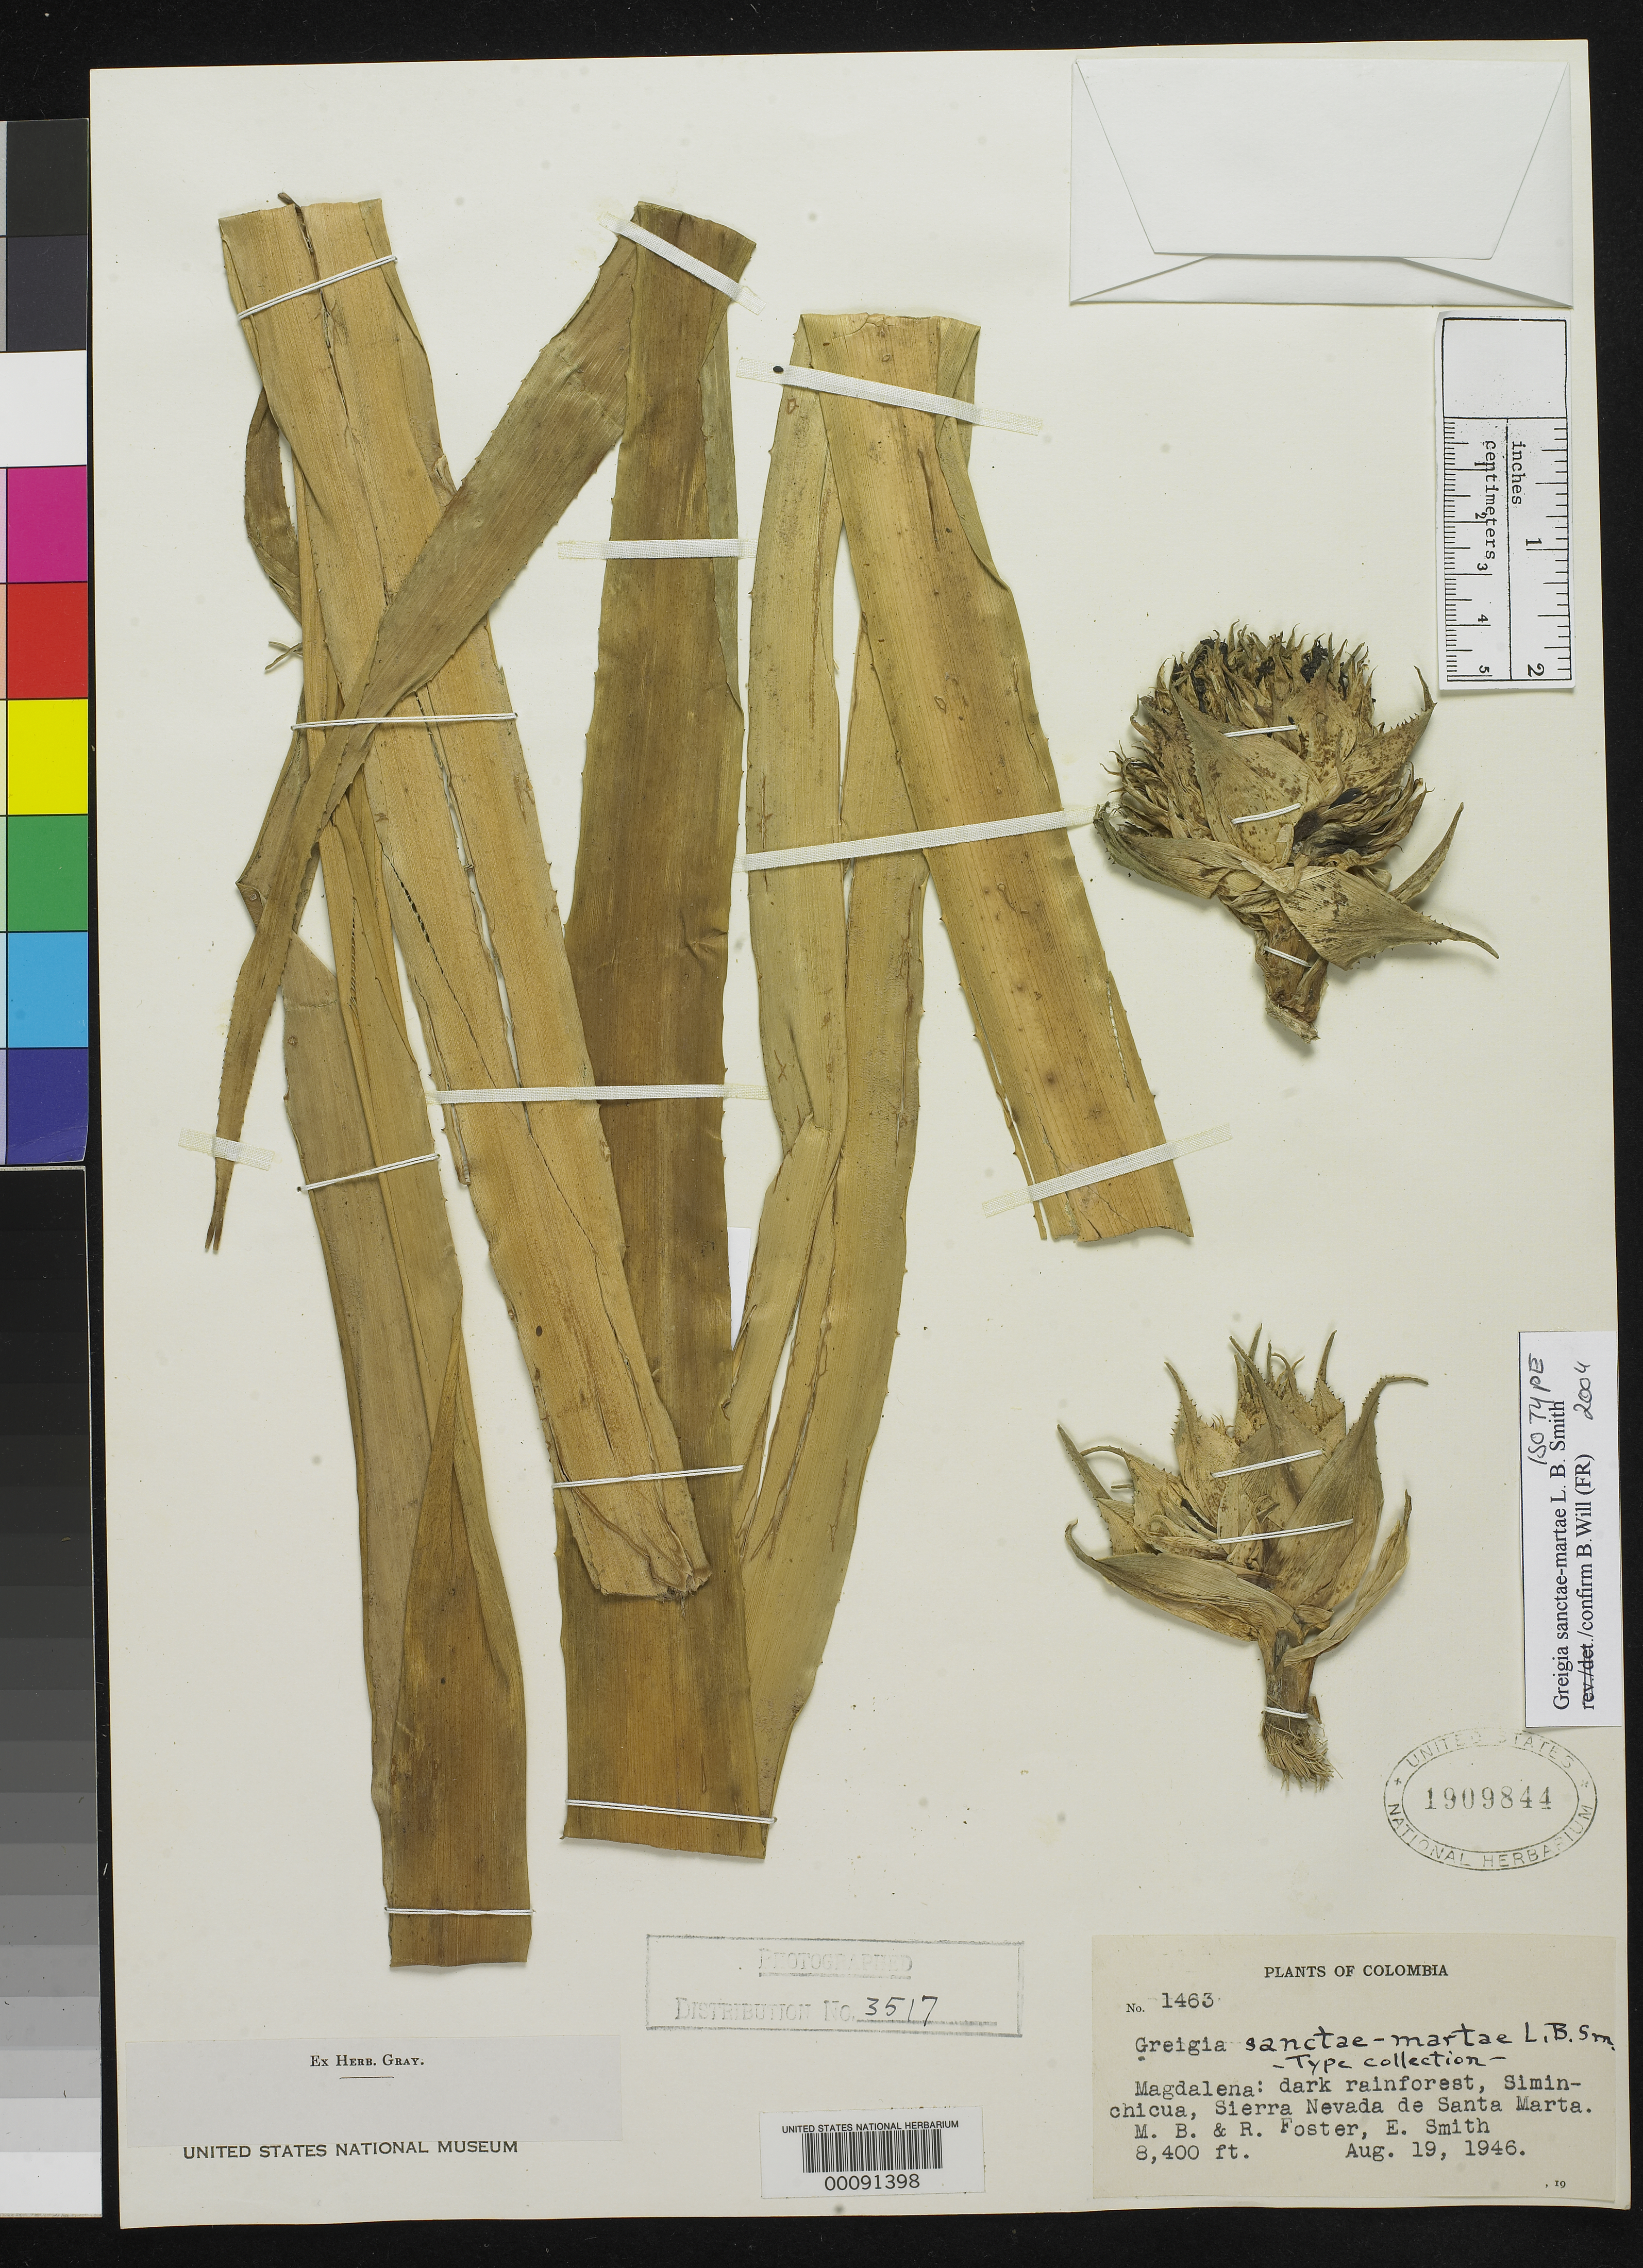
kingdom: Plantae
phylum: Tracheophyta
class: Liliopsida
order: Poales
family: Bromeliaceae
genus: Greigia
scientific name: Greigia sanctae-martae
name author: L.B. Sm.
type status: Isotype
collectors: M. B. Foster & R. C. Foster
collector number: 1463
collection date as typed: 19 Aug 1946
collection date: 1946-08-19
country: Colombia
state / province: Magdalena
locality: Siminchicua, Sierra Nevada de Santa Marta.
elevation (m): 2560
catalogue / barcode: US 1909844